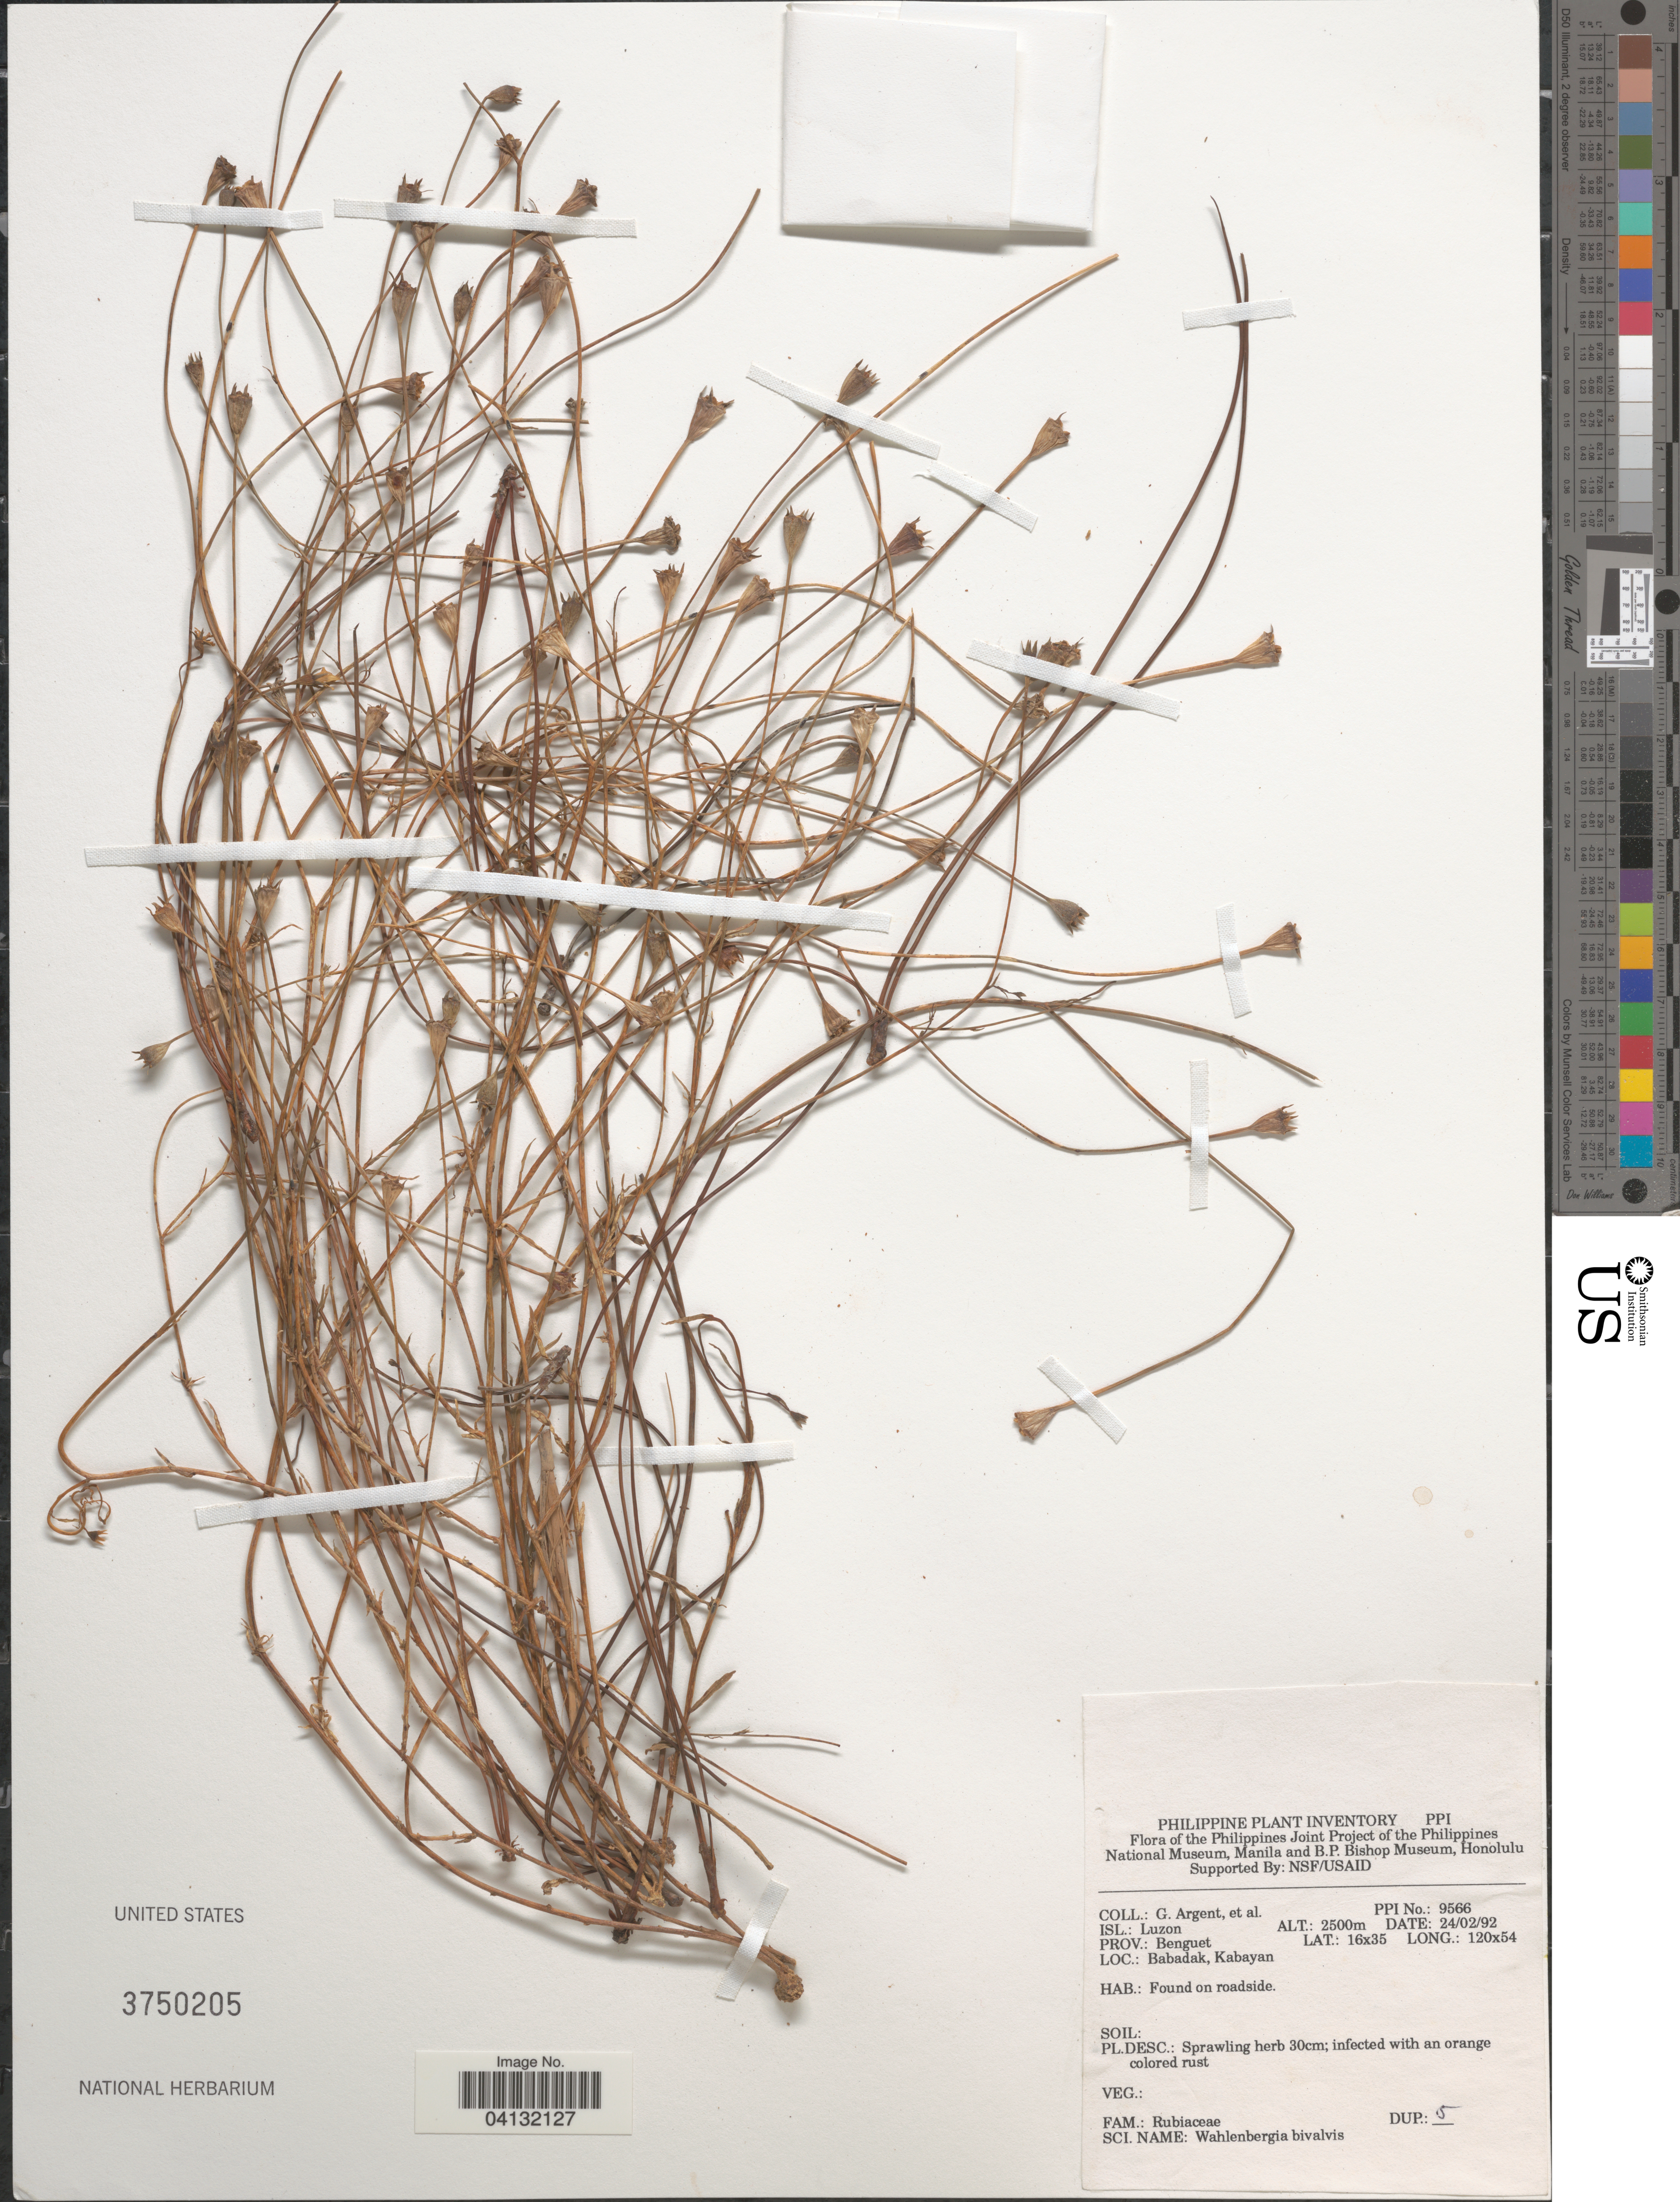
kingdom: Plantae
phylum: Tracheophyta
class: Magnoliopsida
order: Asterales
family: Campanulaceae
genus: Wahlenbergia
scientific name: Wahlenbergia bivalvis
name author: Merr.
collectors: G. Argent & et al.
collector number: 9566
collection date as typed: Transcribed d/m/y: 24/2/92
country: Philippines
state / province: Cordillera (Administrative Region)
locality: Isl.: Luzon. Prov.: Benguet. Babadak, Kabayan.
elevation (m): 2500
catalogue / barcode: US 3750205